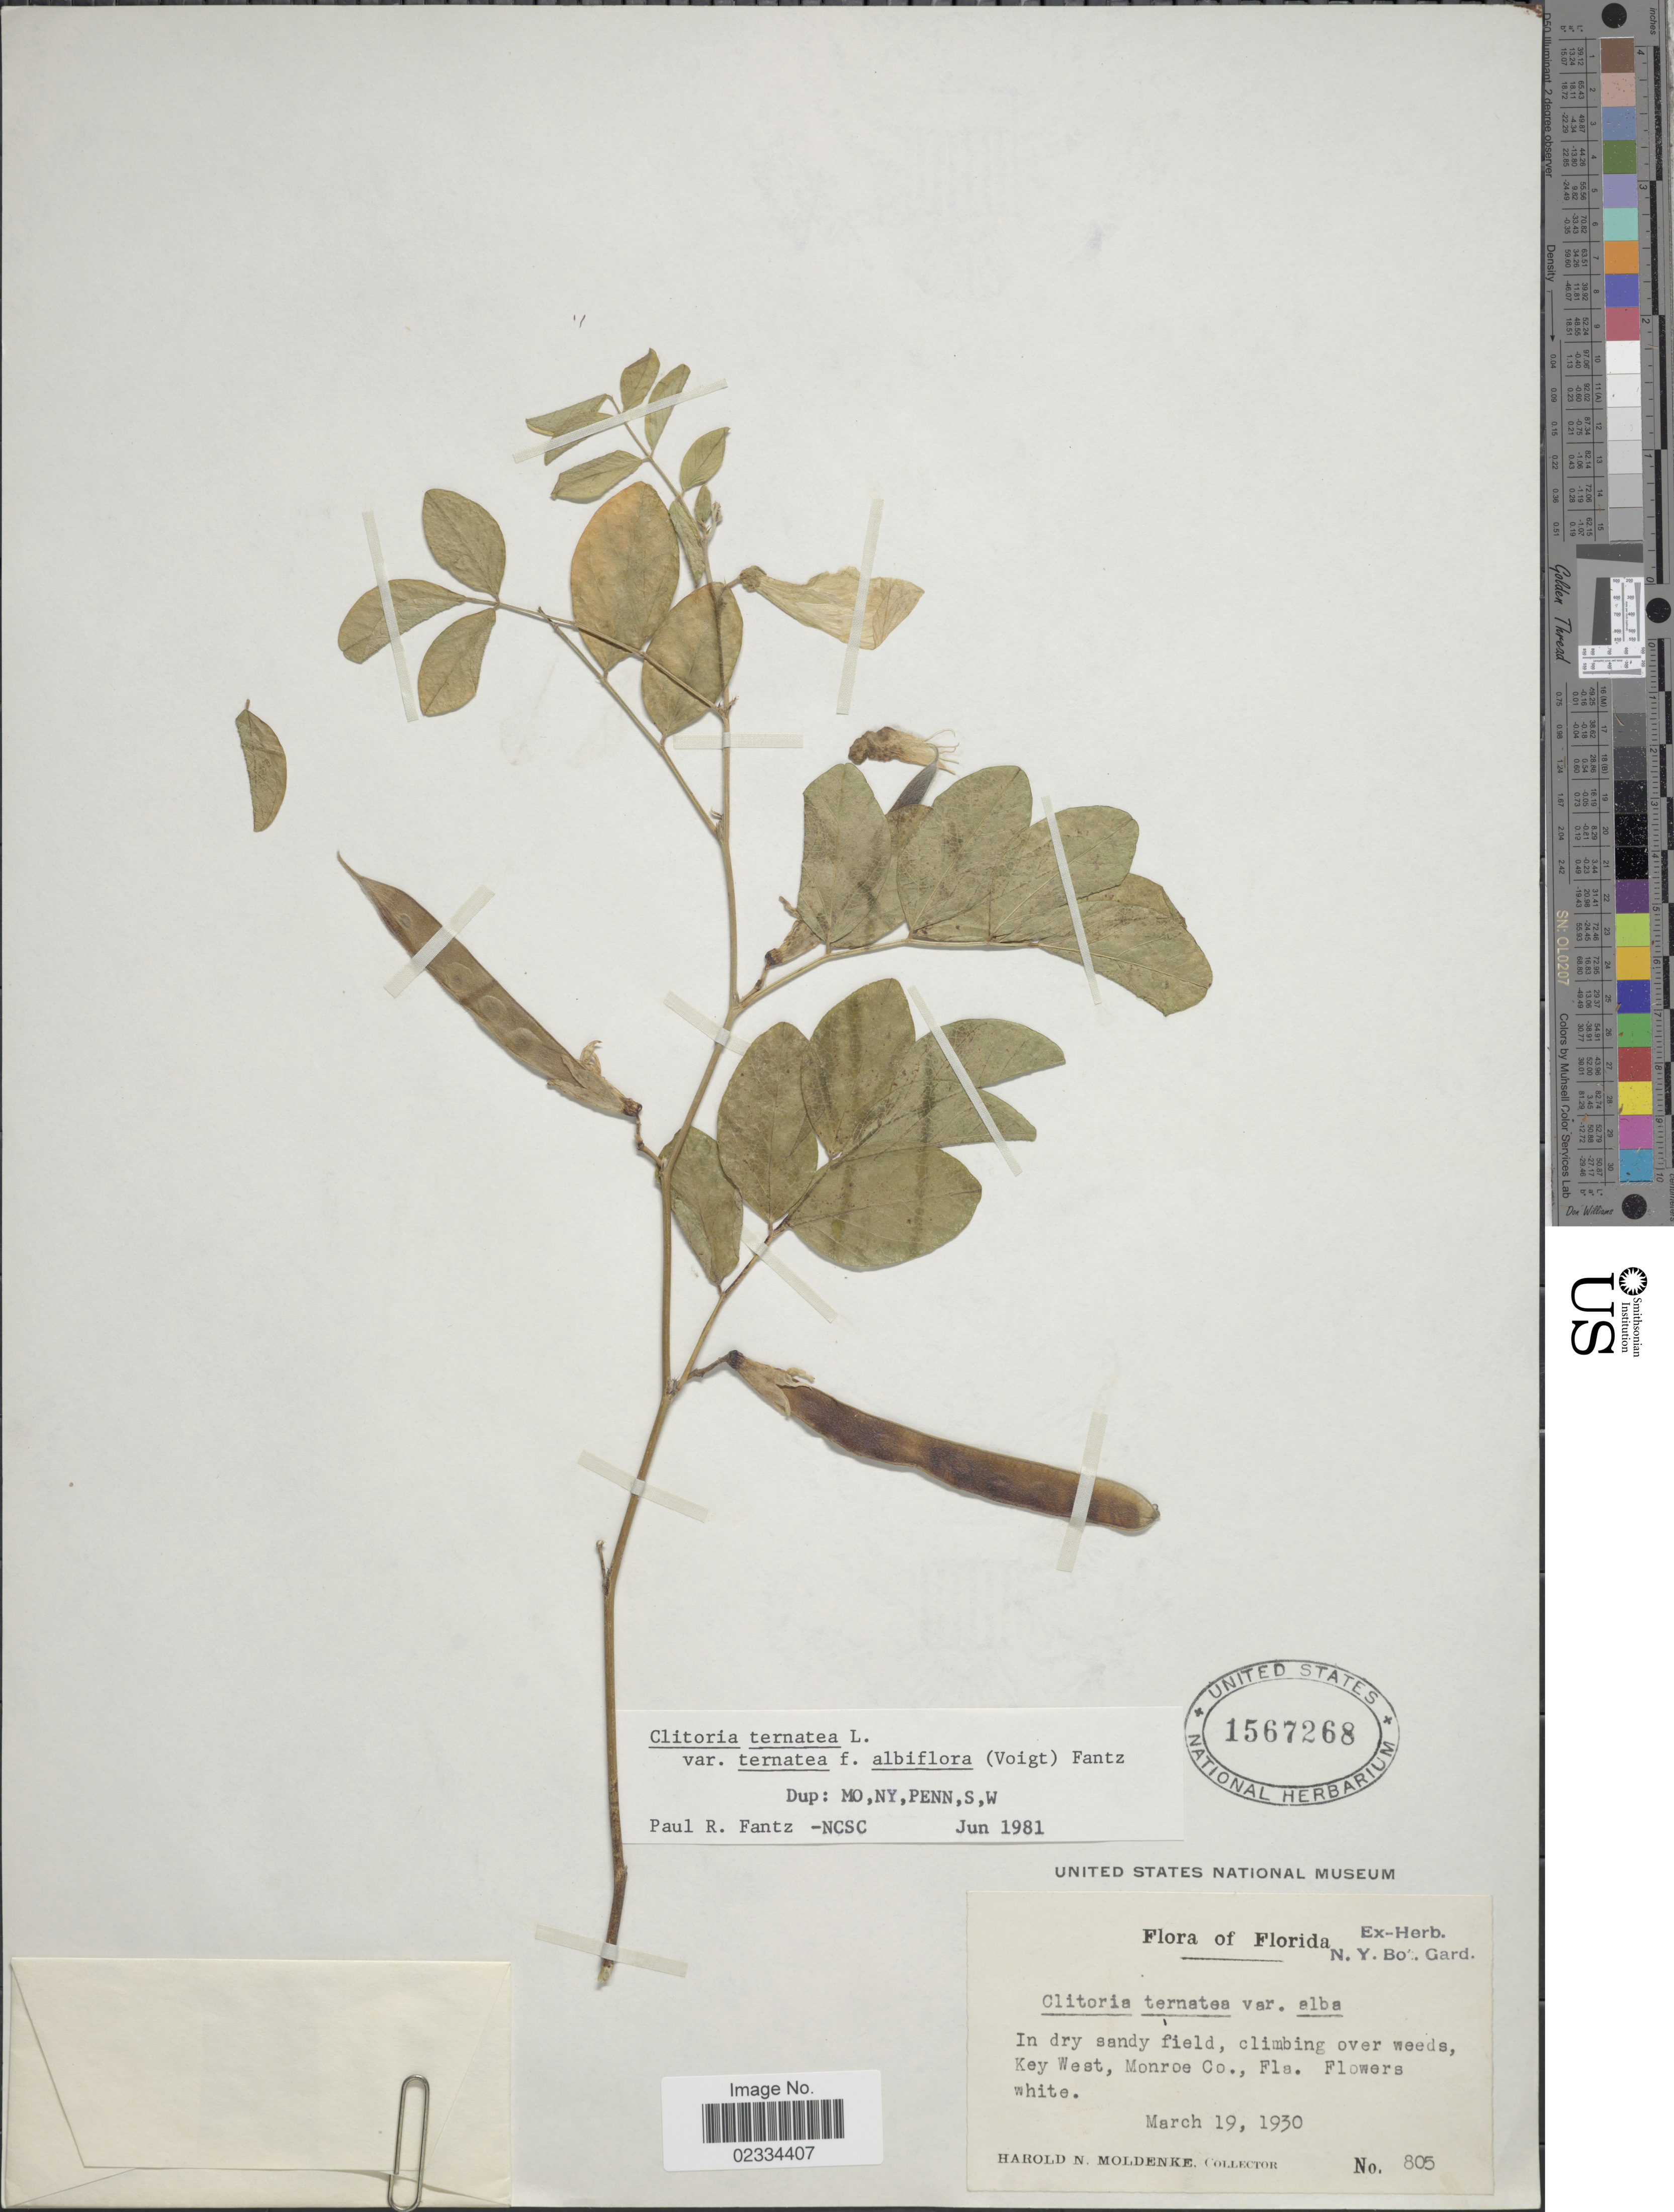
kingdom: Plantae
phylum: Tracheophyta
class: Magnoliopsida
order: Fabales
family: Fabaceae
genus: Clitoria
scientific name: Clitoria ternatea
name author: L.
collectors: H. N. Moldenke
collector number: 805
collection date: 1930-03-19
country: United States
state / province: Florida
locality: Key West, Monroe Co.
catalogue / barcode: US 1567268